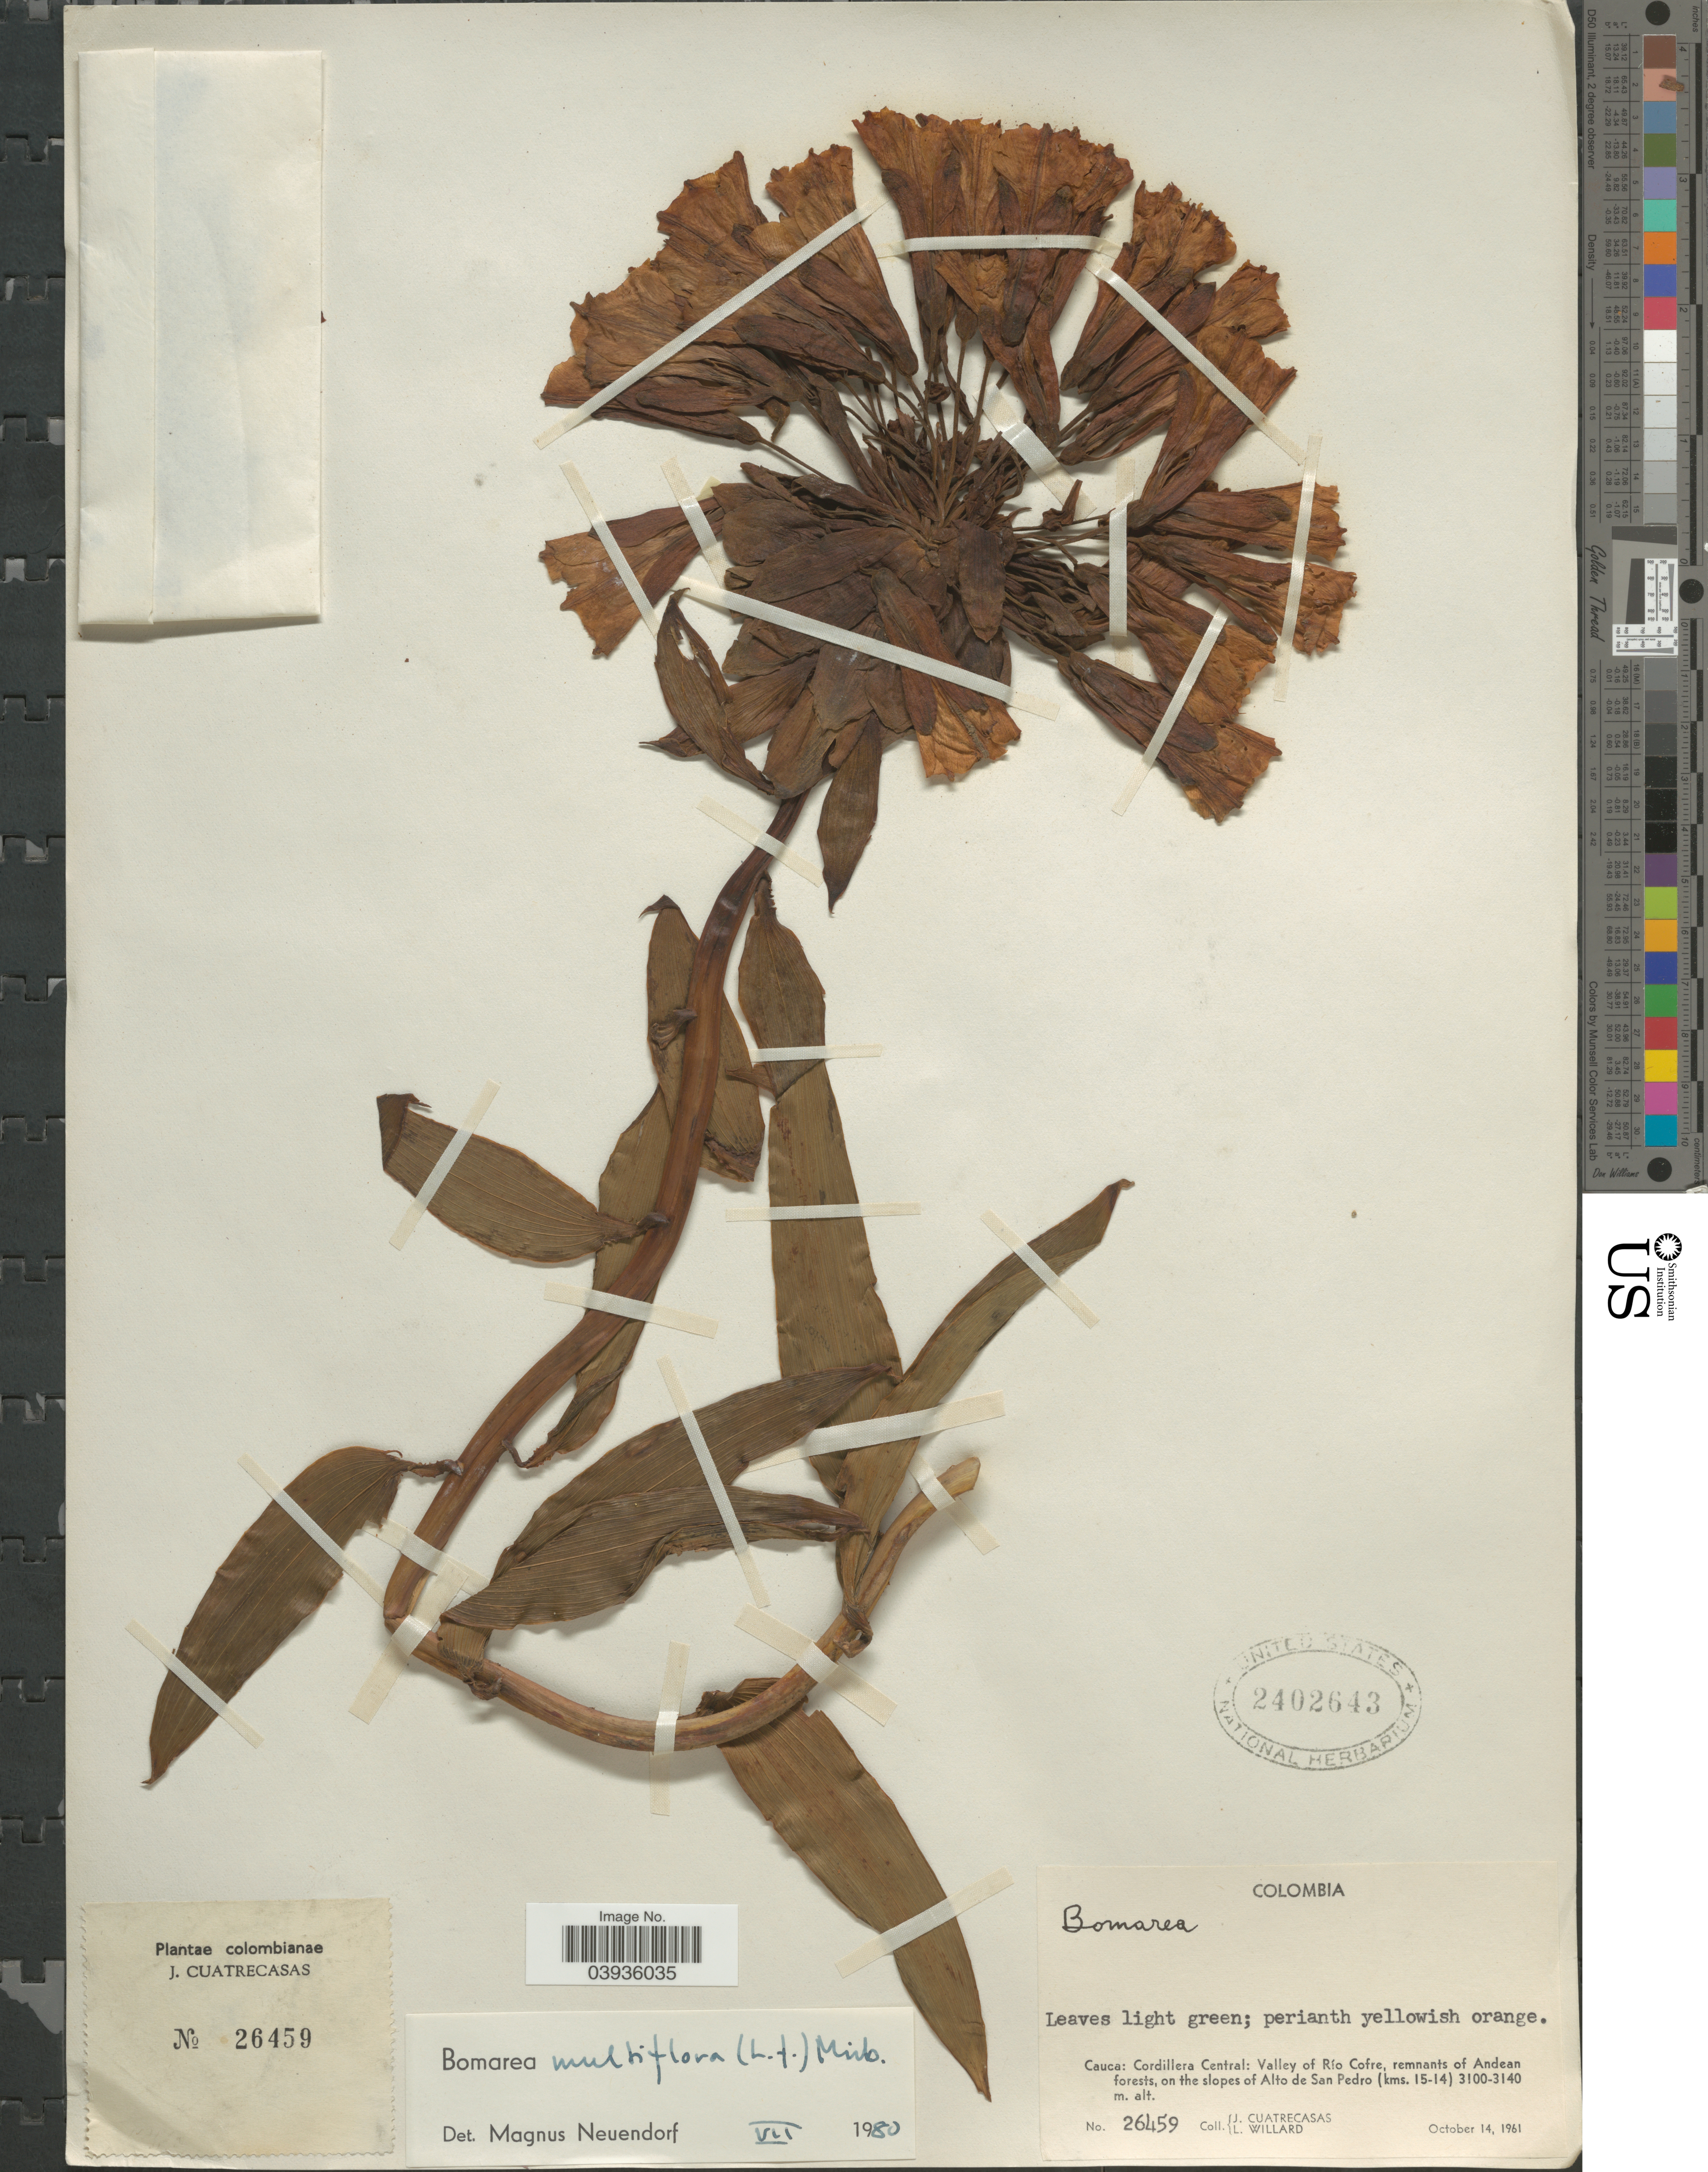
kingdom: Plantae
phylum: Tracheophyta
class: Liliopsida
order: Liliales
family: Alstroemeriaceae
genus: Bomarea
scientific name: Bomarea multiflora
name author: (L. f.) Mirb.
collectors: J. Cuatrecasas & L. Willard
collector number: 26459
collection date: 1961-10-14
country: Colombia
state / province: Cauca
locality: Cordillera Central: Valley of Río Cofre, remnants of Andean forests, on the slopes of Alto de San Pedro (kms. 15-14).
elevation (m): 3100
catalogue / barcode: US 2402643